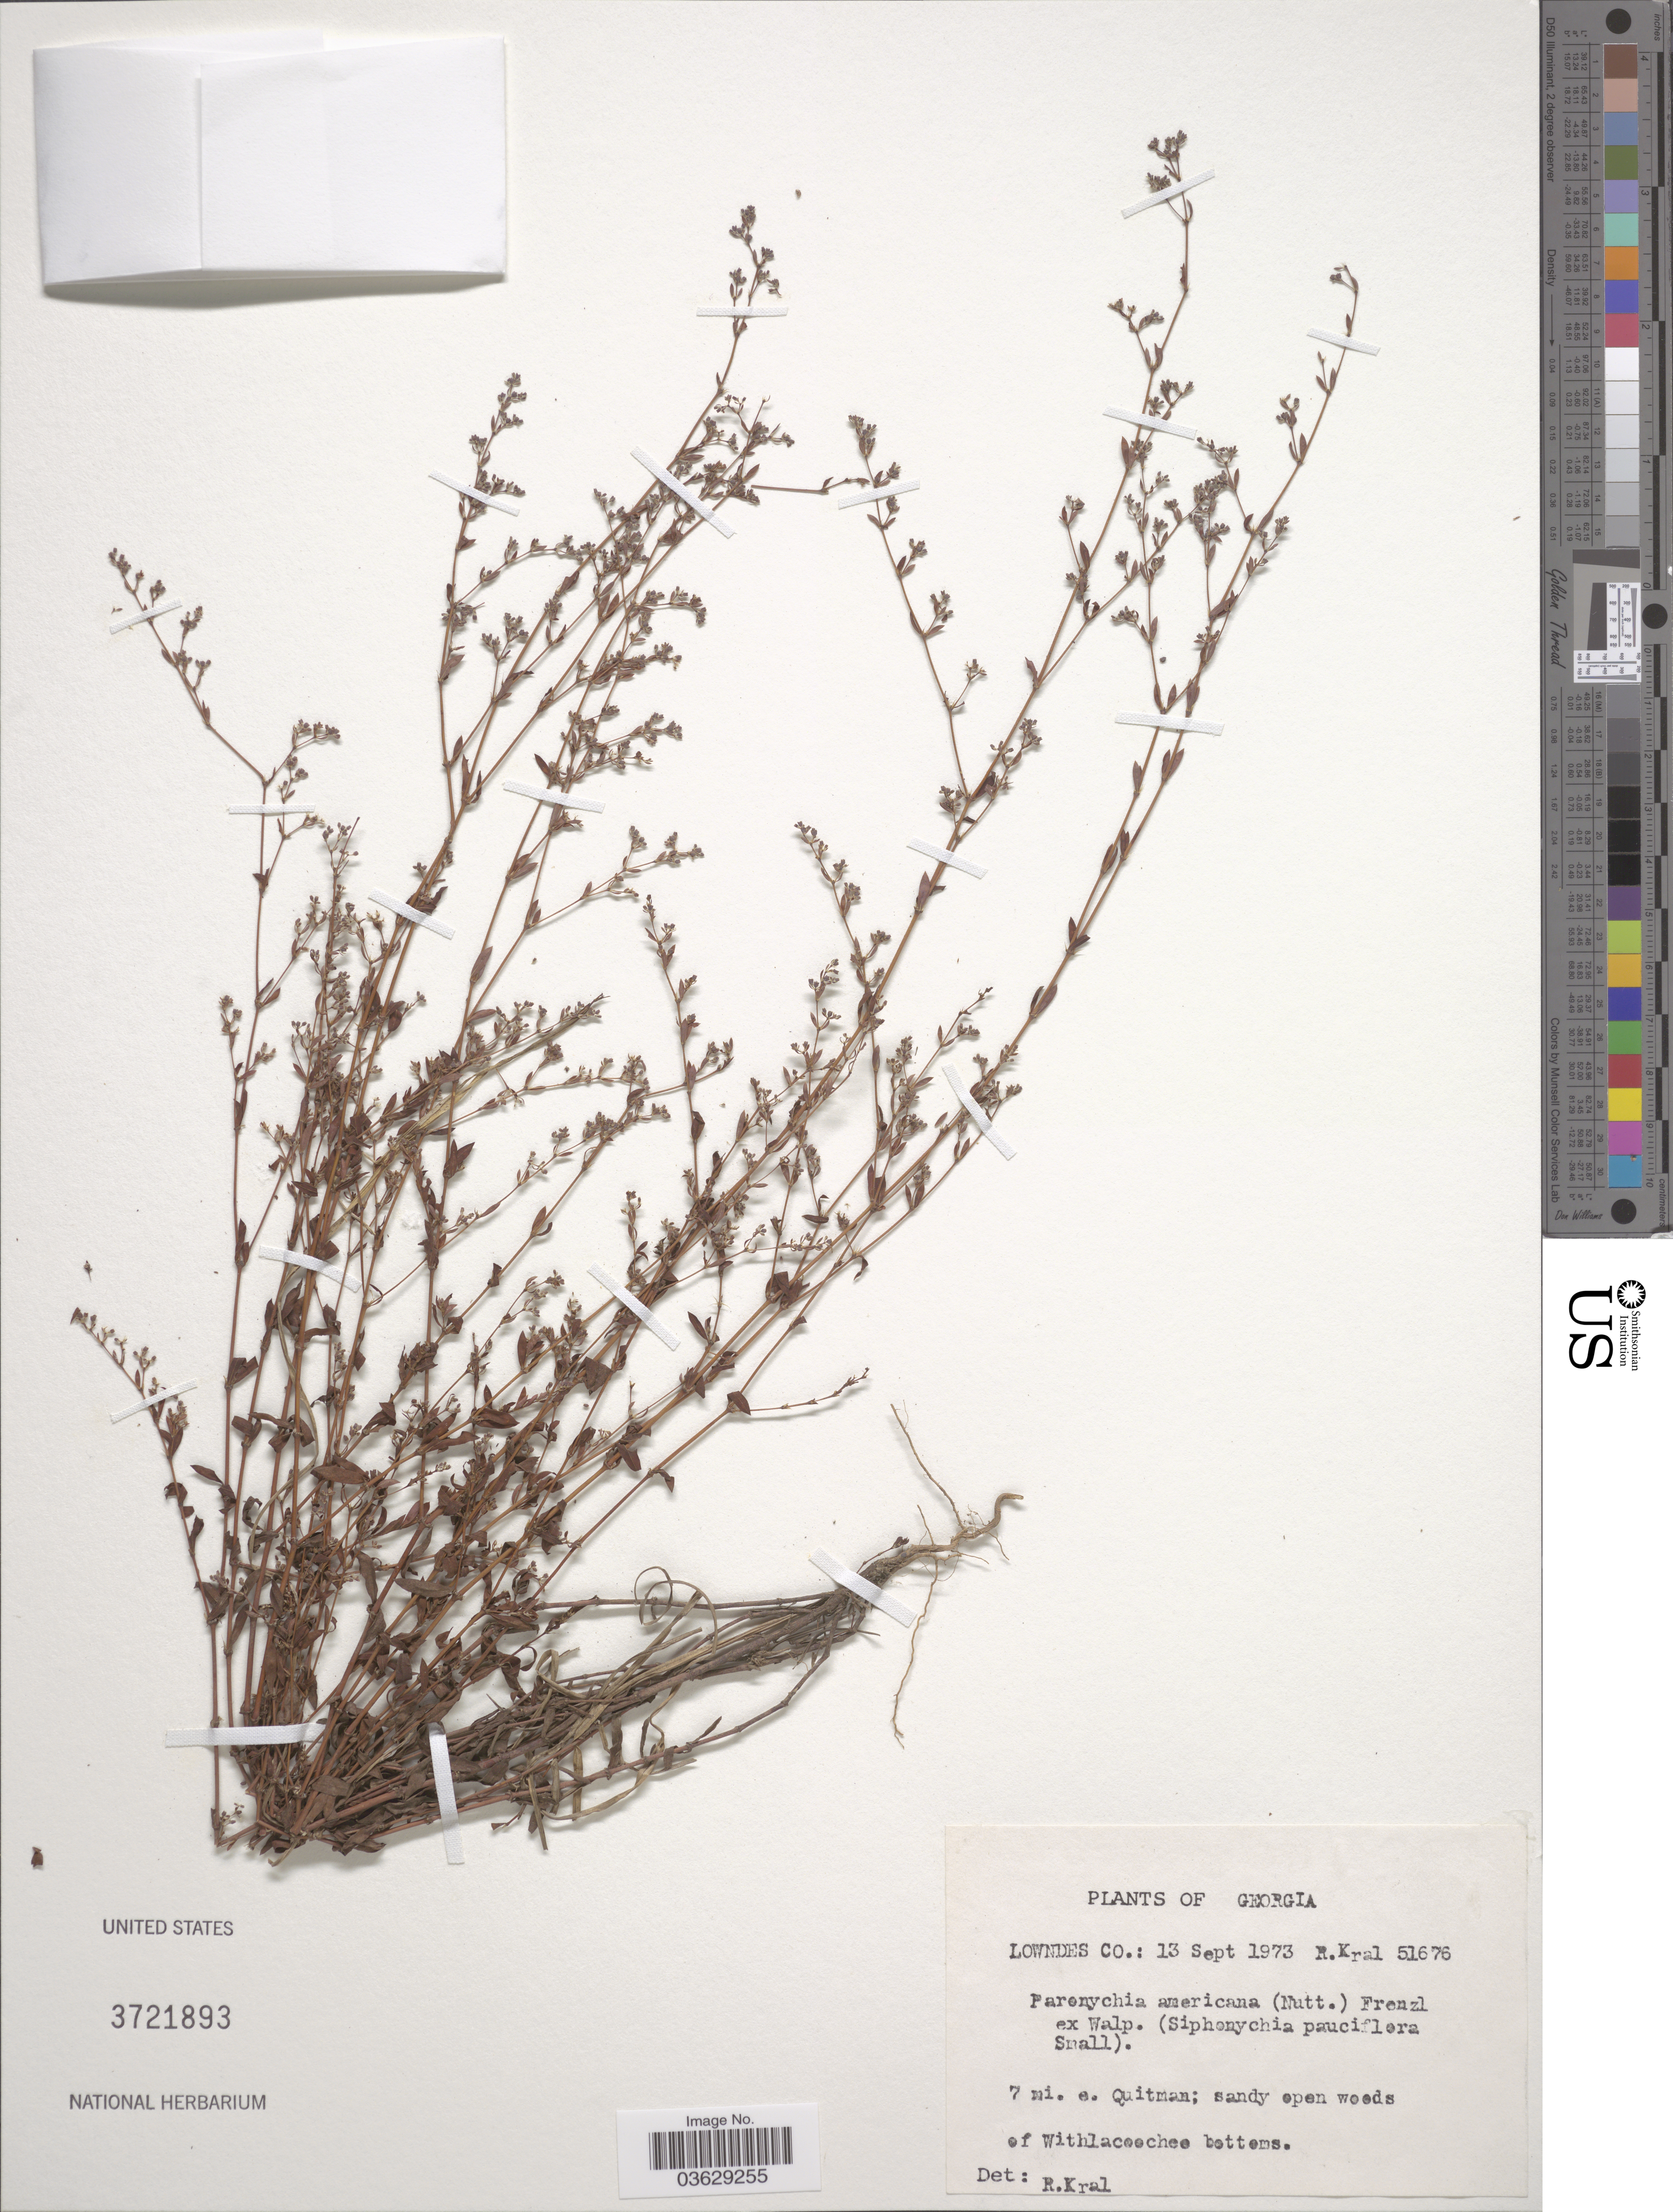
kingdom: Plantae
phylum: Tracheophyta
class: Magnoliopsida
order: Caryophyllales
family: Caryophyllaceae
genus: Paronychia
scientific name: Paronychia baldwinii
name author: (A. Gray & Torr.) Fenzl ex Walp.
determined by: Strong, Mark T., (BOT), Smithsonian Institution - National Museum of Natural History (UNITED STATES)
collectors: R. Kral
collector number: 51676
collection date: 1973-09-13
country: United States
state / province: Georgia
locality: Lowndes Co. 7 mi. e. Quitmaman; sandy open woods of Withlacoochee bottoms.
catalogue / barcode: US 3721893